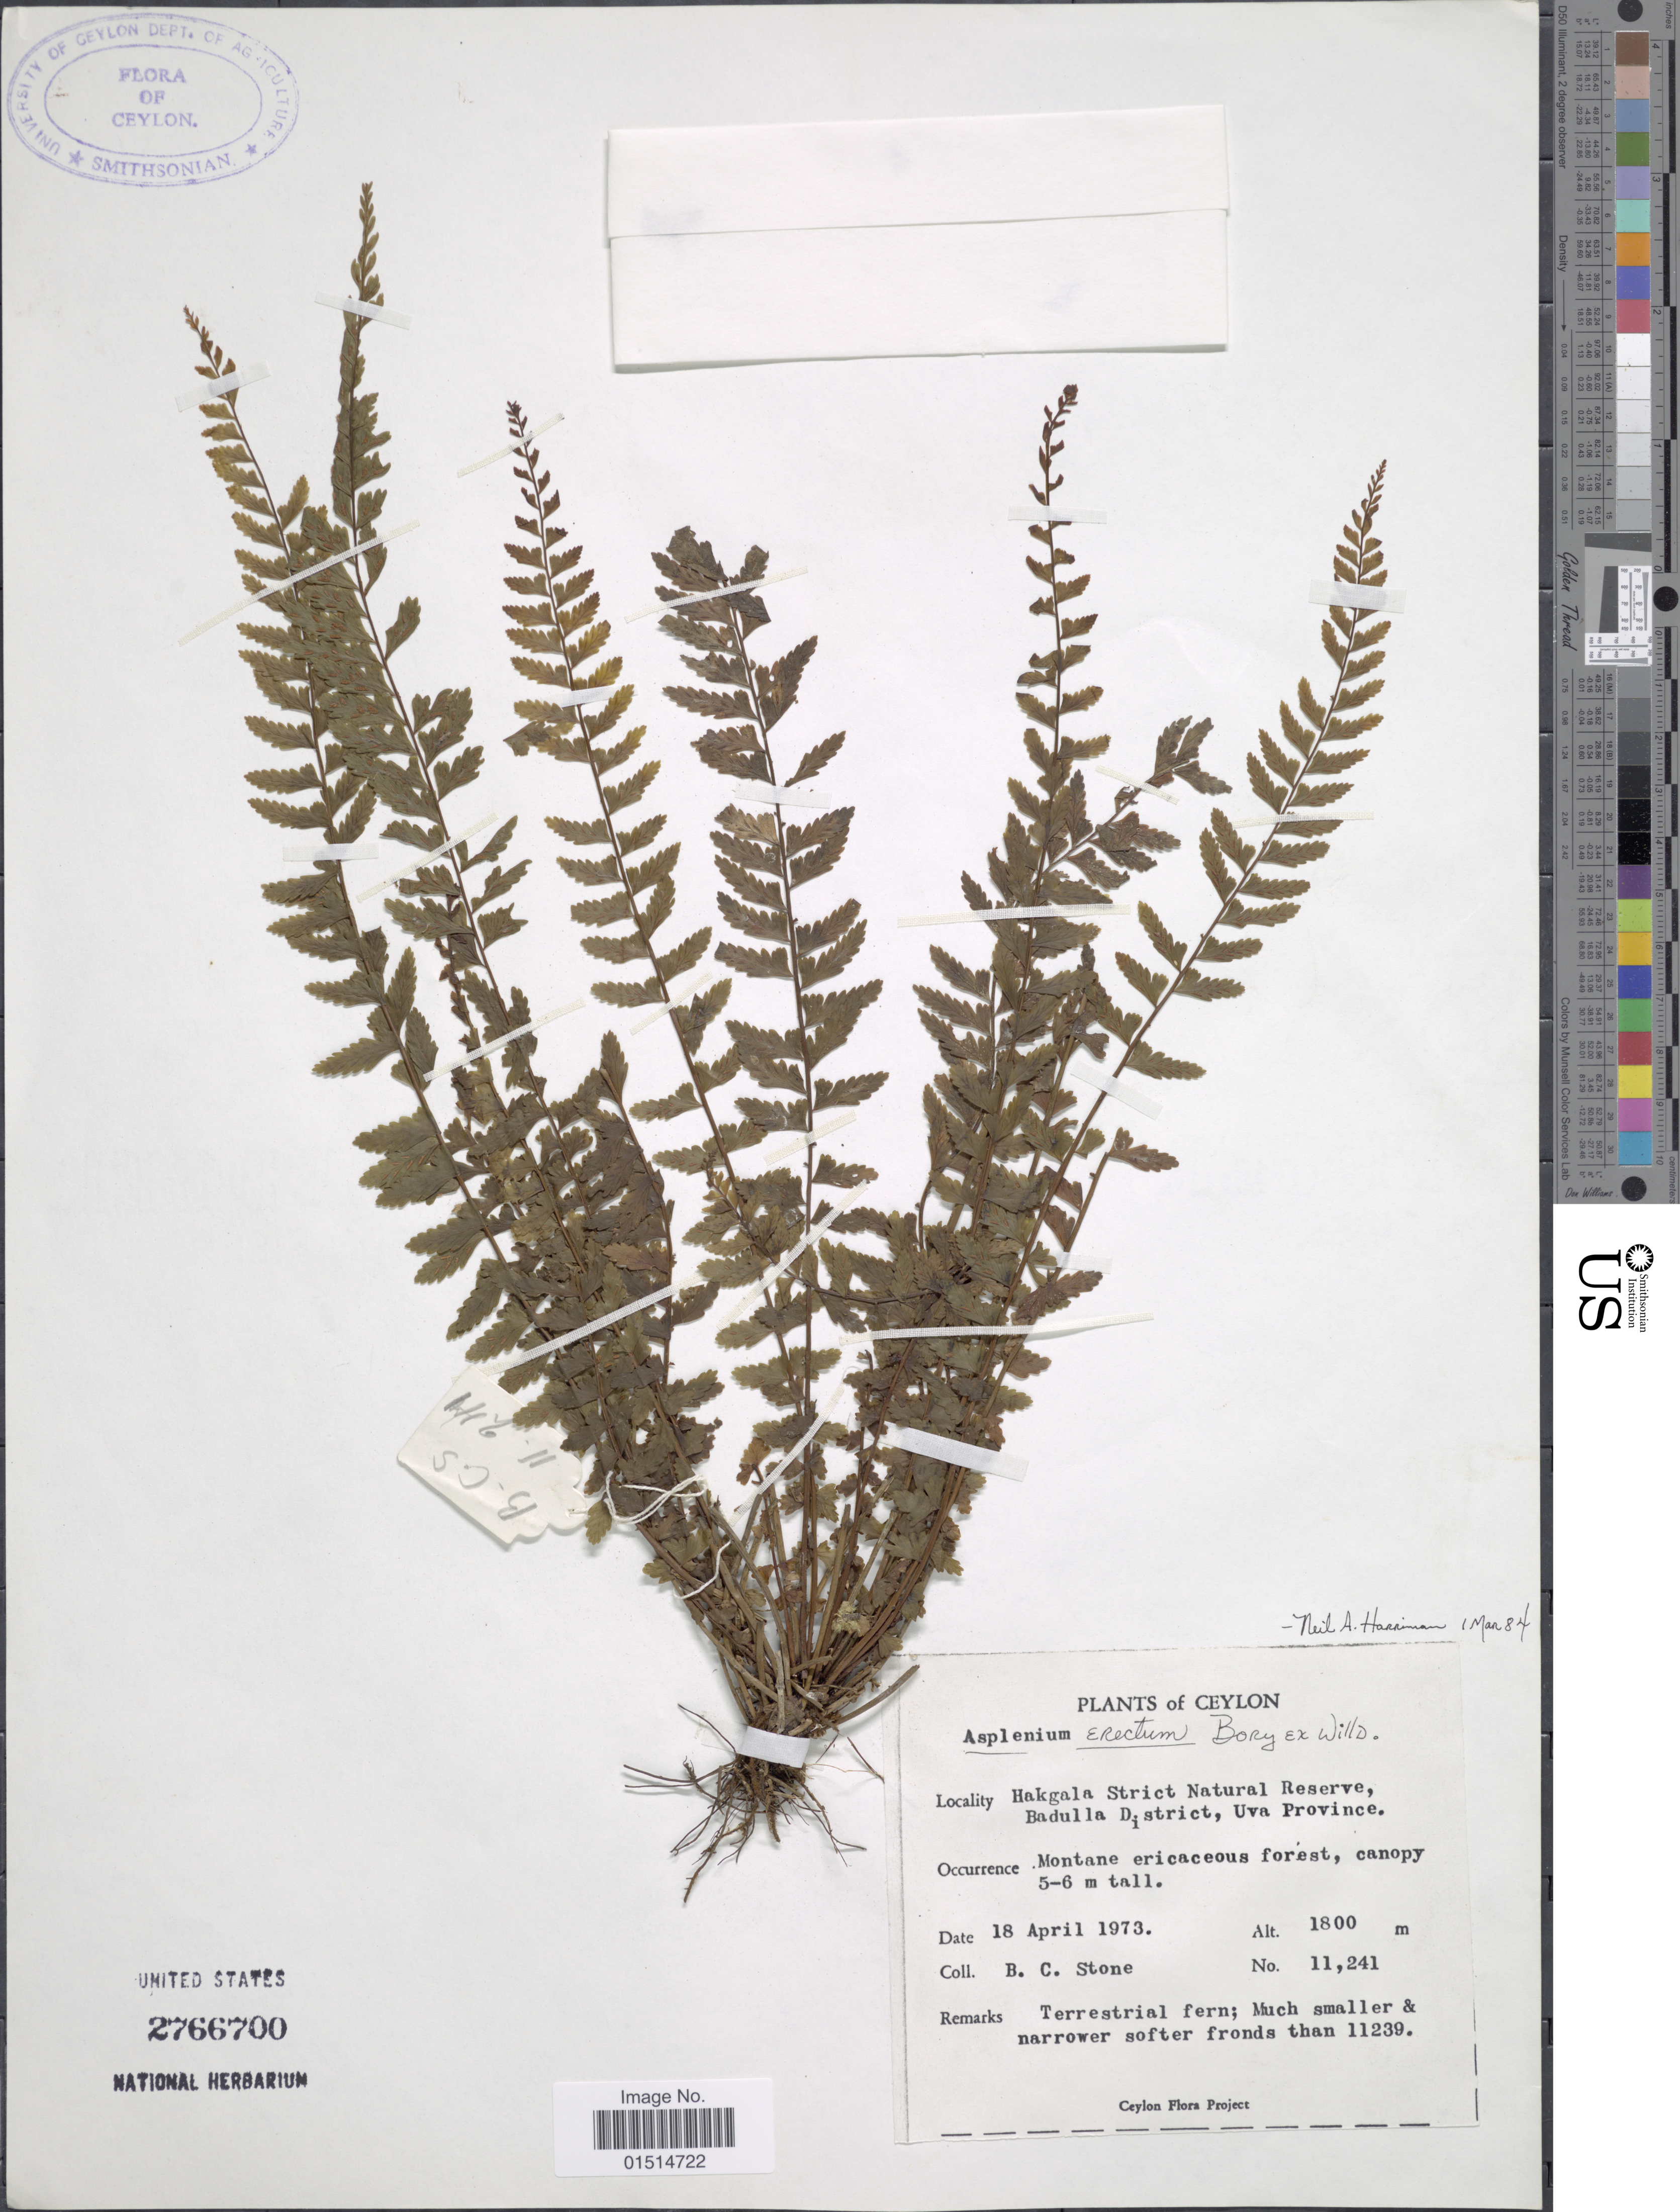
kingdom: Plantae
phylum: Tracheophyta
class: Polypodiopsida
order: Polypodiales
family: Aspleniaceae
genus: Asplenium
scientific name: Asplenium erectum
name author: Bory ex Willd.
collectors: B. C. Stone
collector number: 11.241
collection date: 1973-04-18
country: Sri Lanka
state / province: Uva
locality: Ceylon, Hakgala district Natural Reserve, Badulla District,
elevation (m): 1800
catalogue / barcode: US 2766700